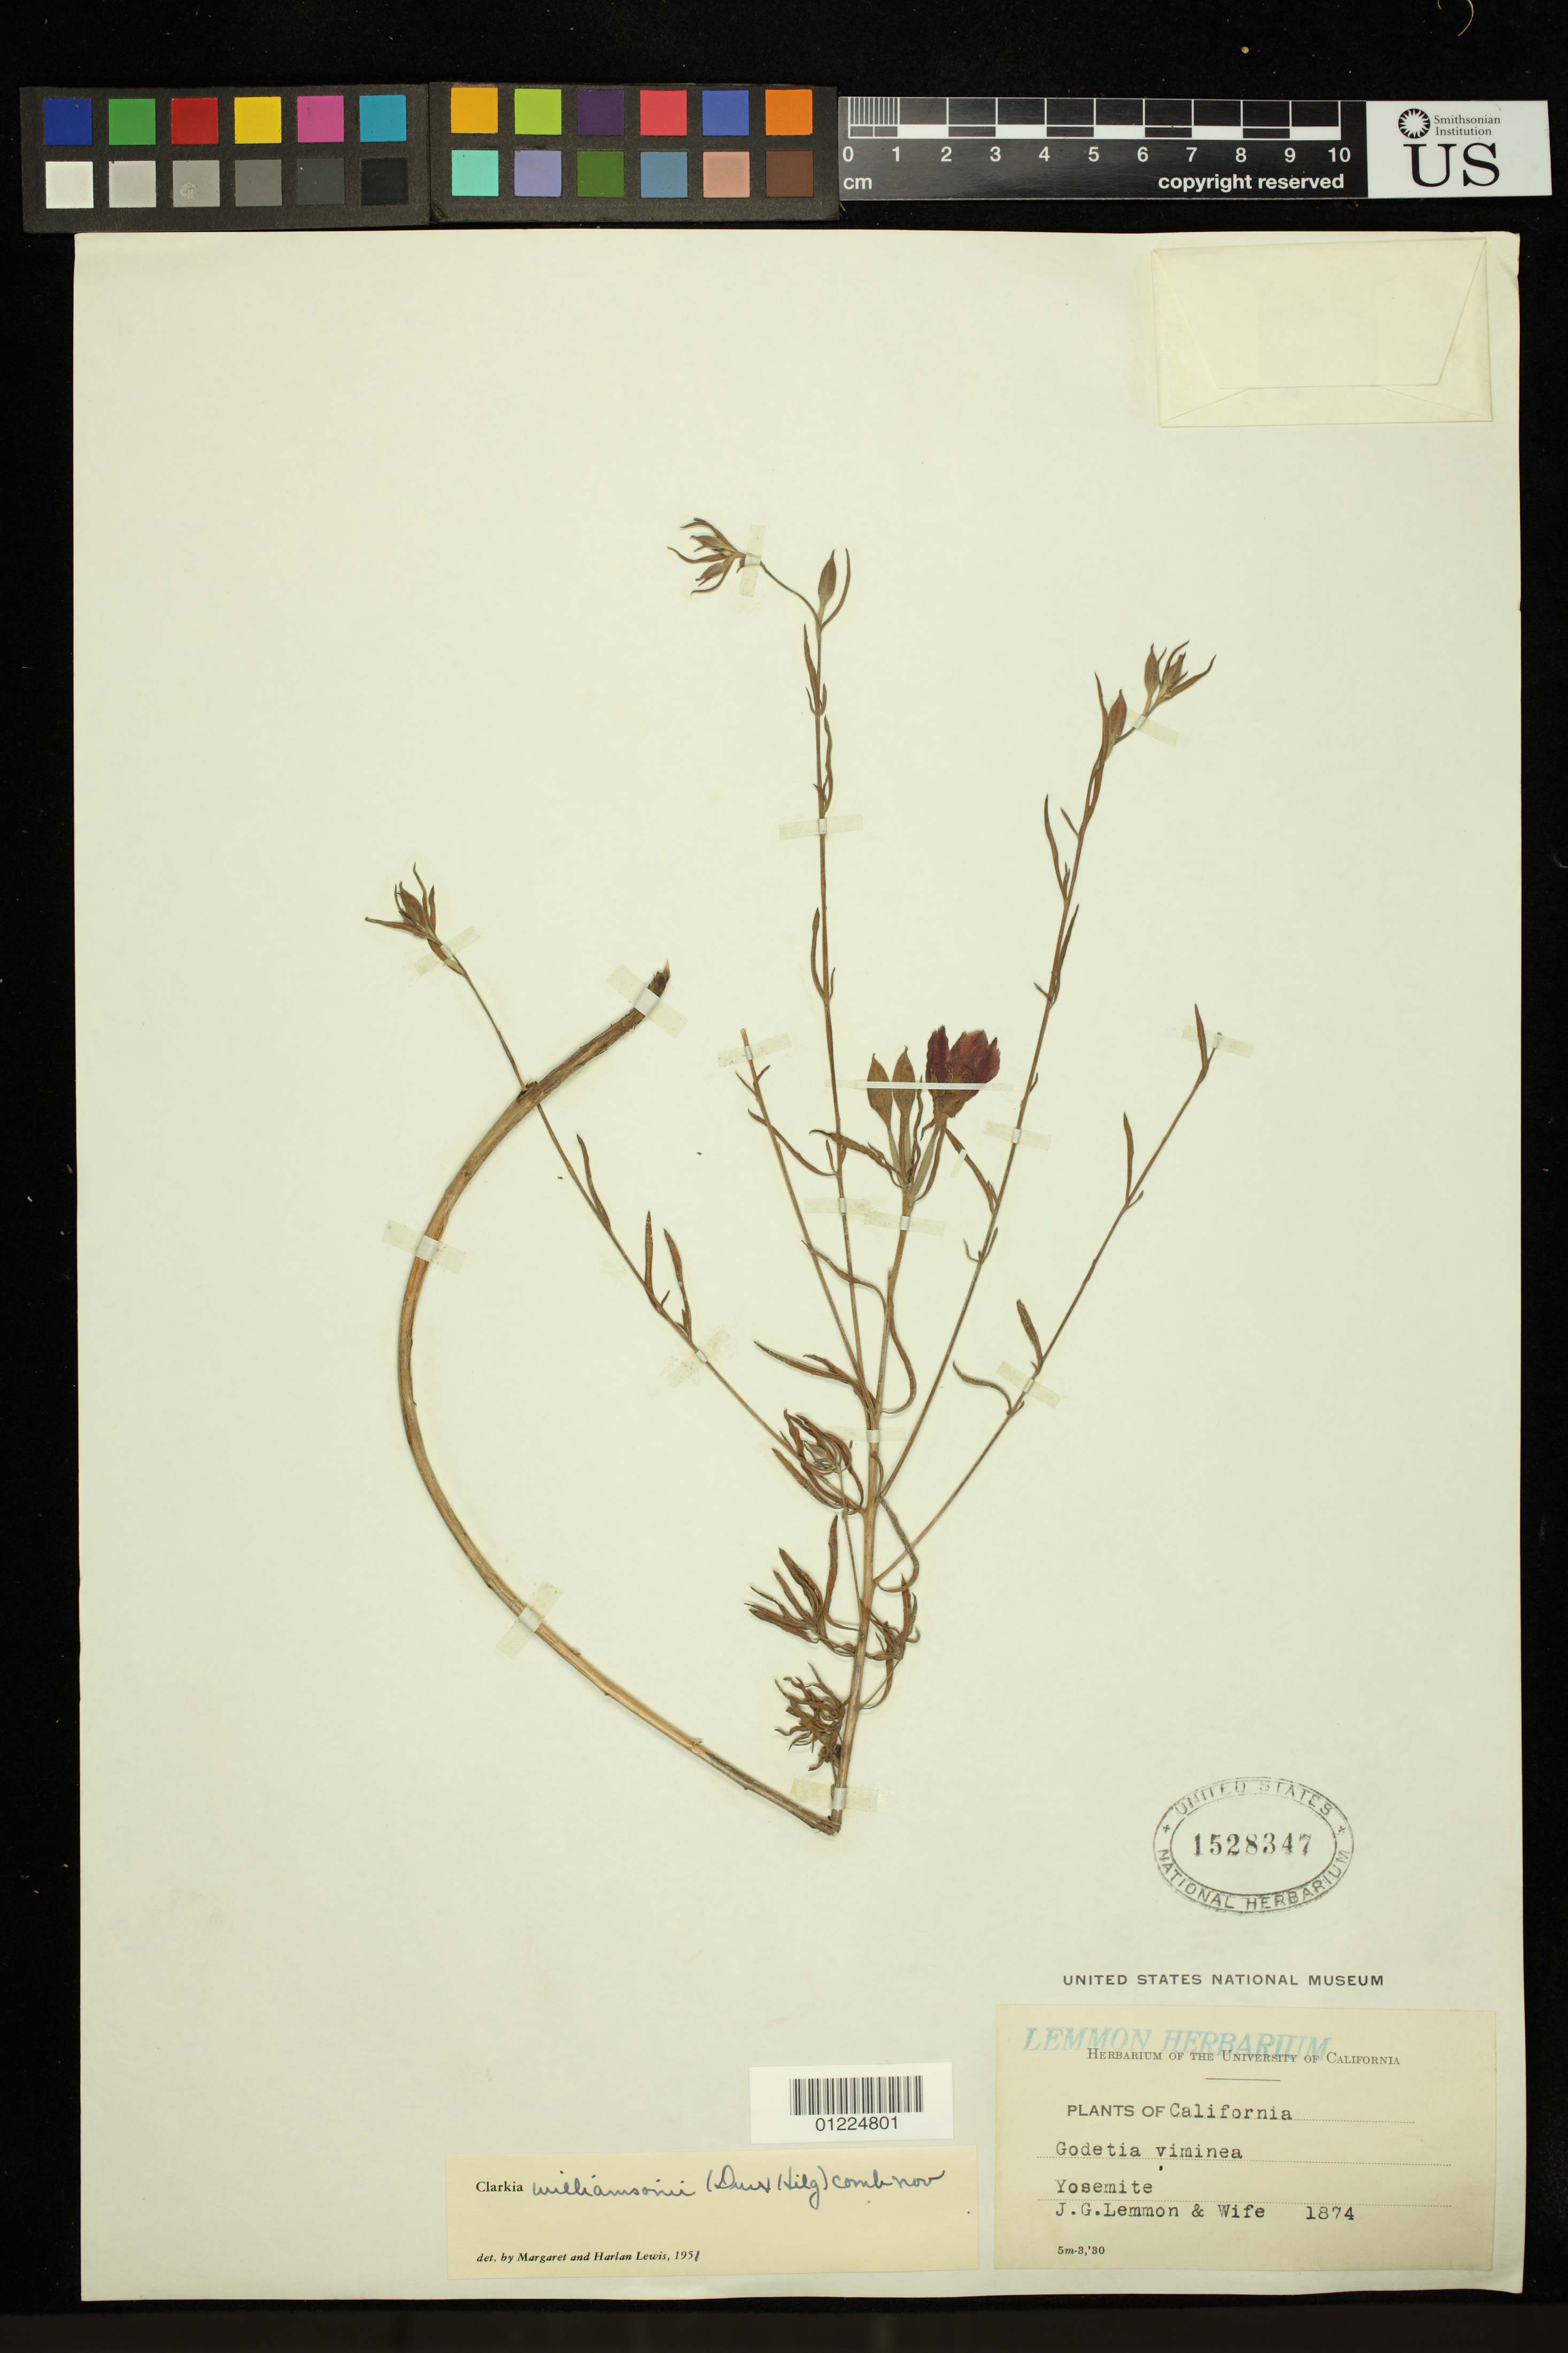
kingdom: Plantae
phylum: Tracheophyta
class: Magnoliopsida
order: Myrtales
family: Onagraceae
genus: Clarkia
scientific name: Clarkia williamsonii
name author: (Durand & Hilg.) F. H. Lewis & M.E. Lewis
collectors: J. G. Lemmon & Mrs. J. G. Lemmon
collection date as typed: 1874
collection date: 1874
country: United States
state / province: California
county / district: Mariposa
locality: Yosemite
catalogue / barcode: US 1528347